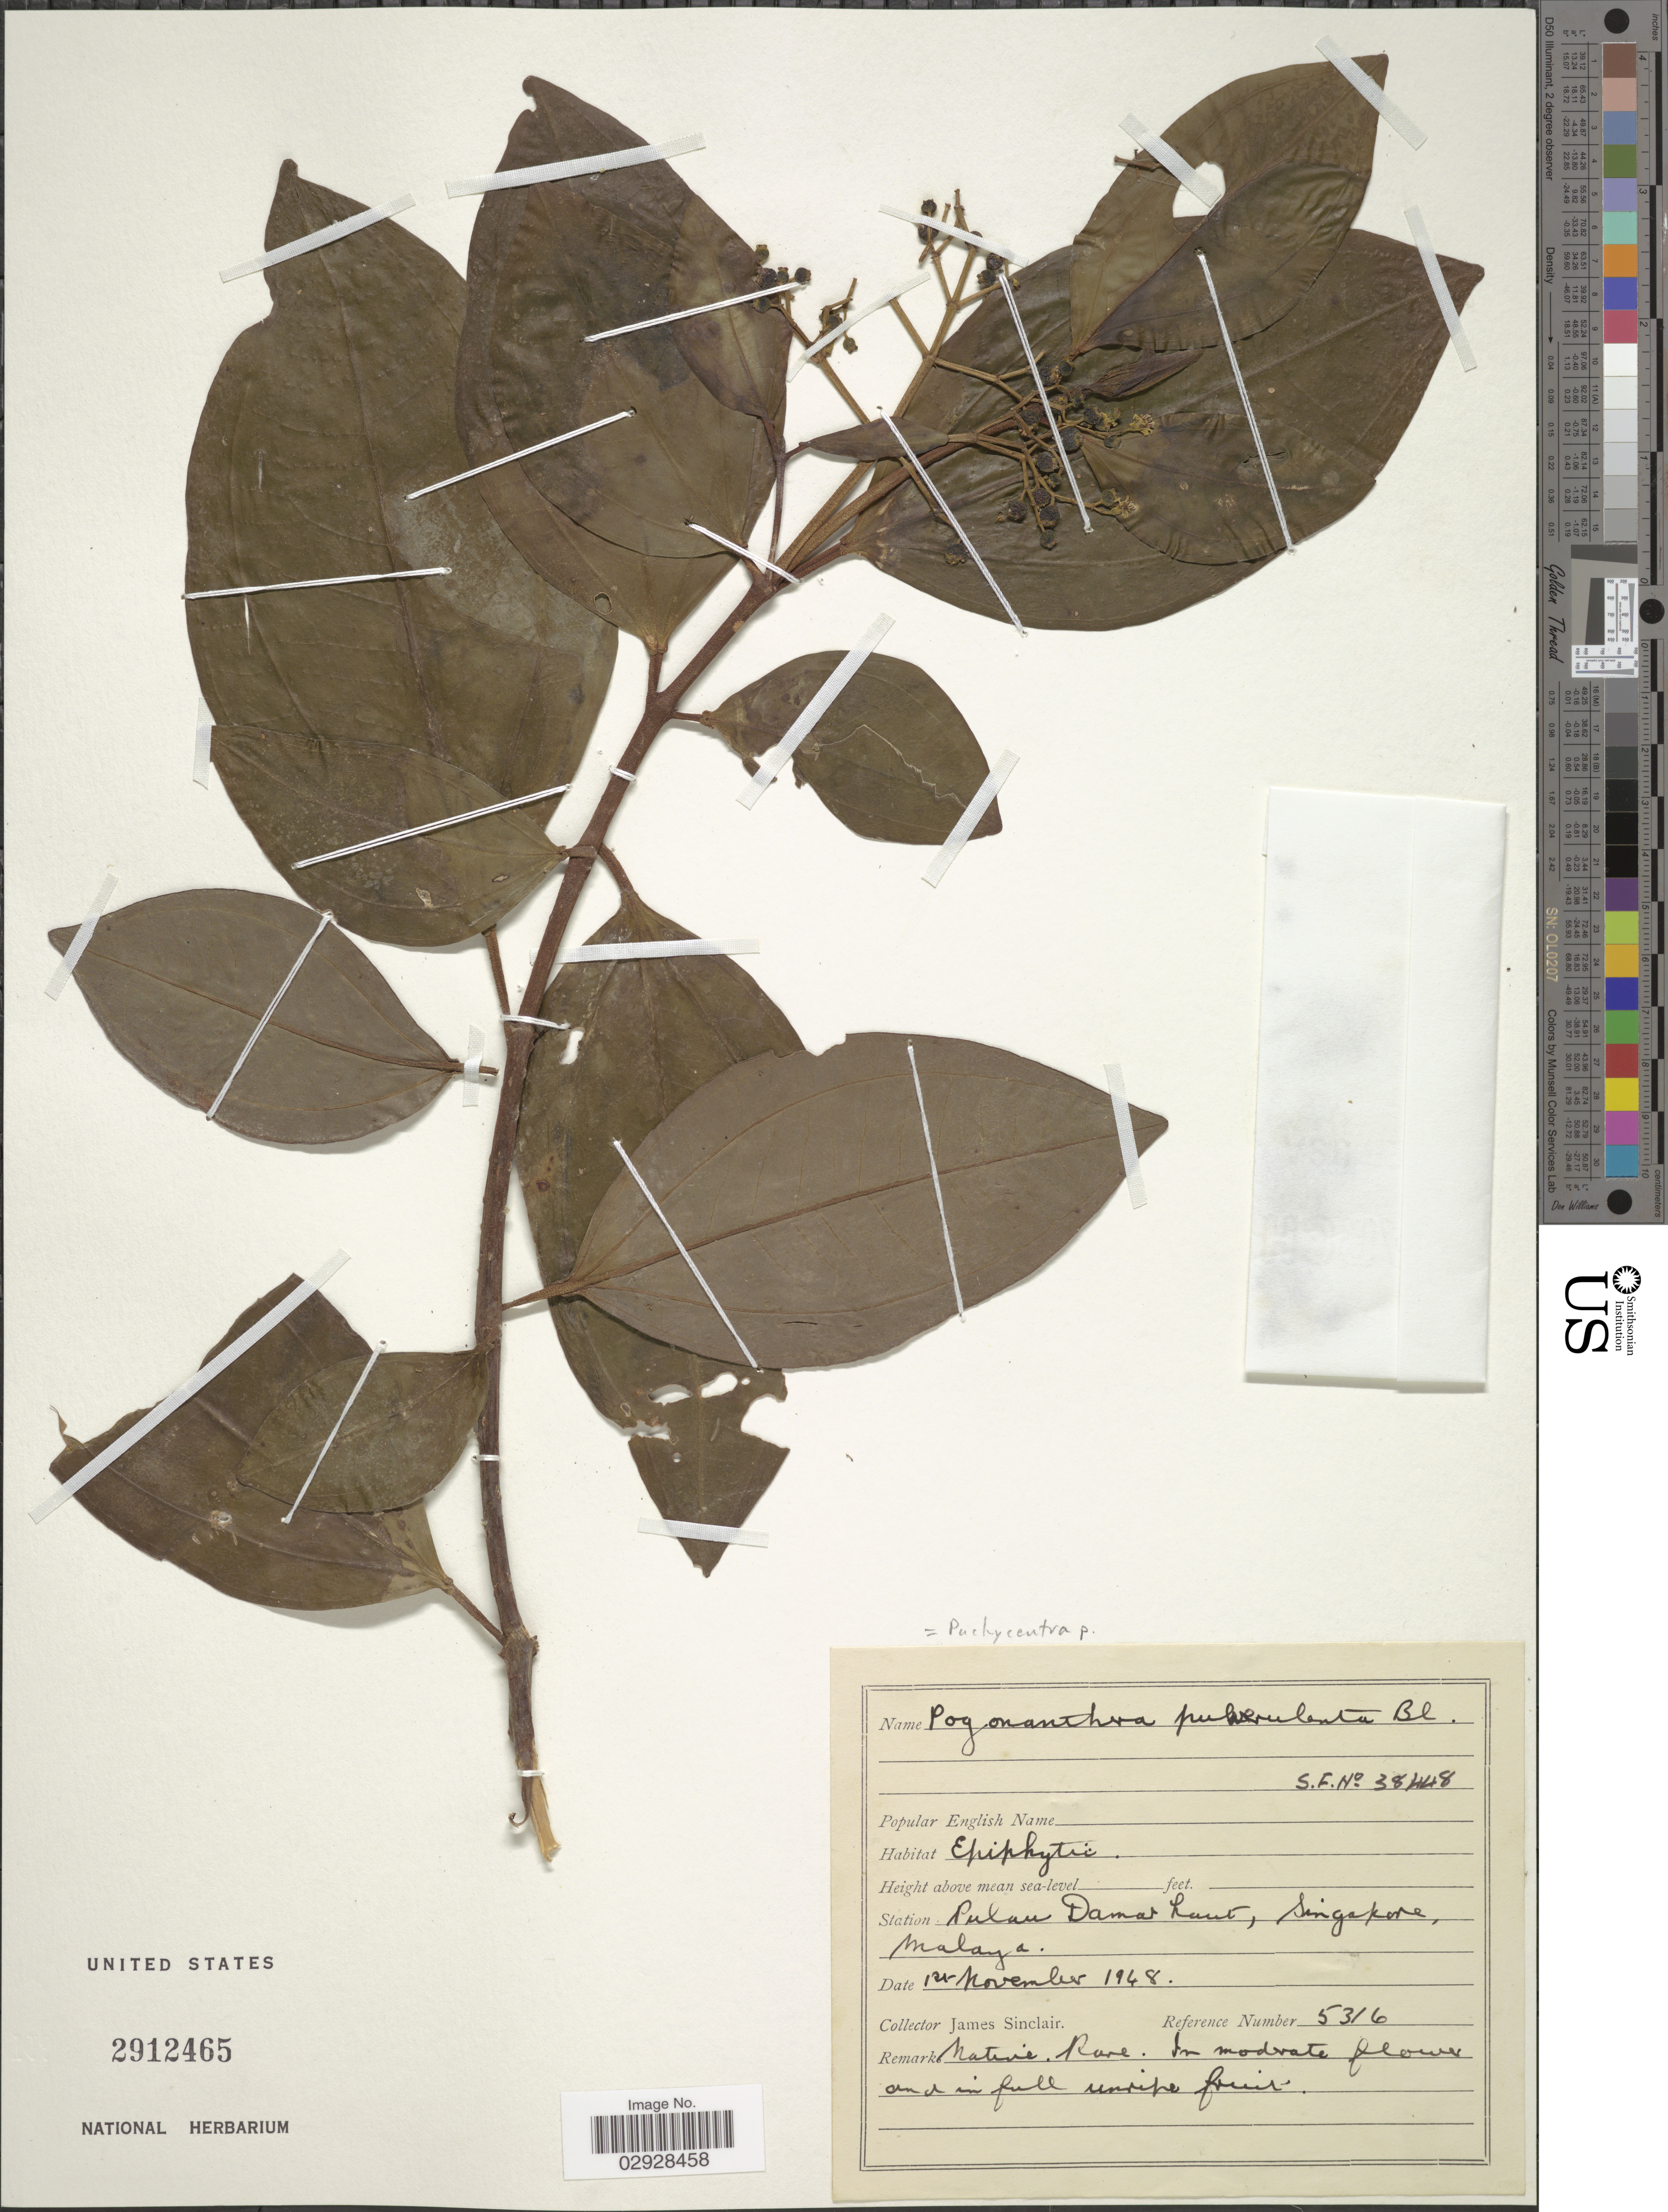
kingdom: Plantae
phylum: Tracheophyta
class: Magnoliopsida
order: Myrtales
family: Melastomataceae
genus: Pachycentria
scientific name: Pachycentria pulverulenta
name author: (Jack) Clausing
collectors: J. Sinclair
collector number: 5316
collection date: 1948-11-01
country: Singapore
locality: Station: Pulau Damar haut, Singapore, Malaya.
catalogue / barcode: US 2912465